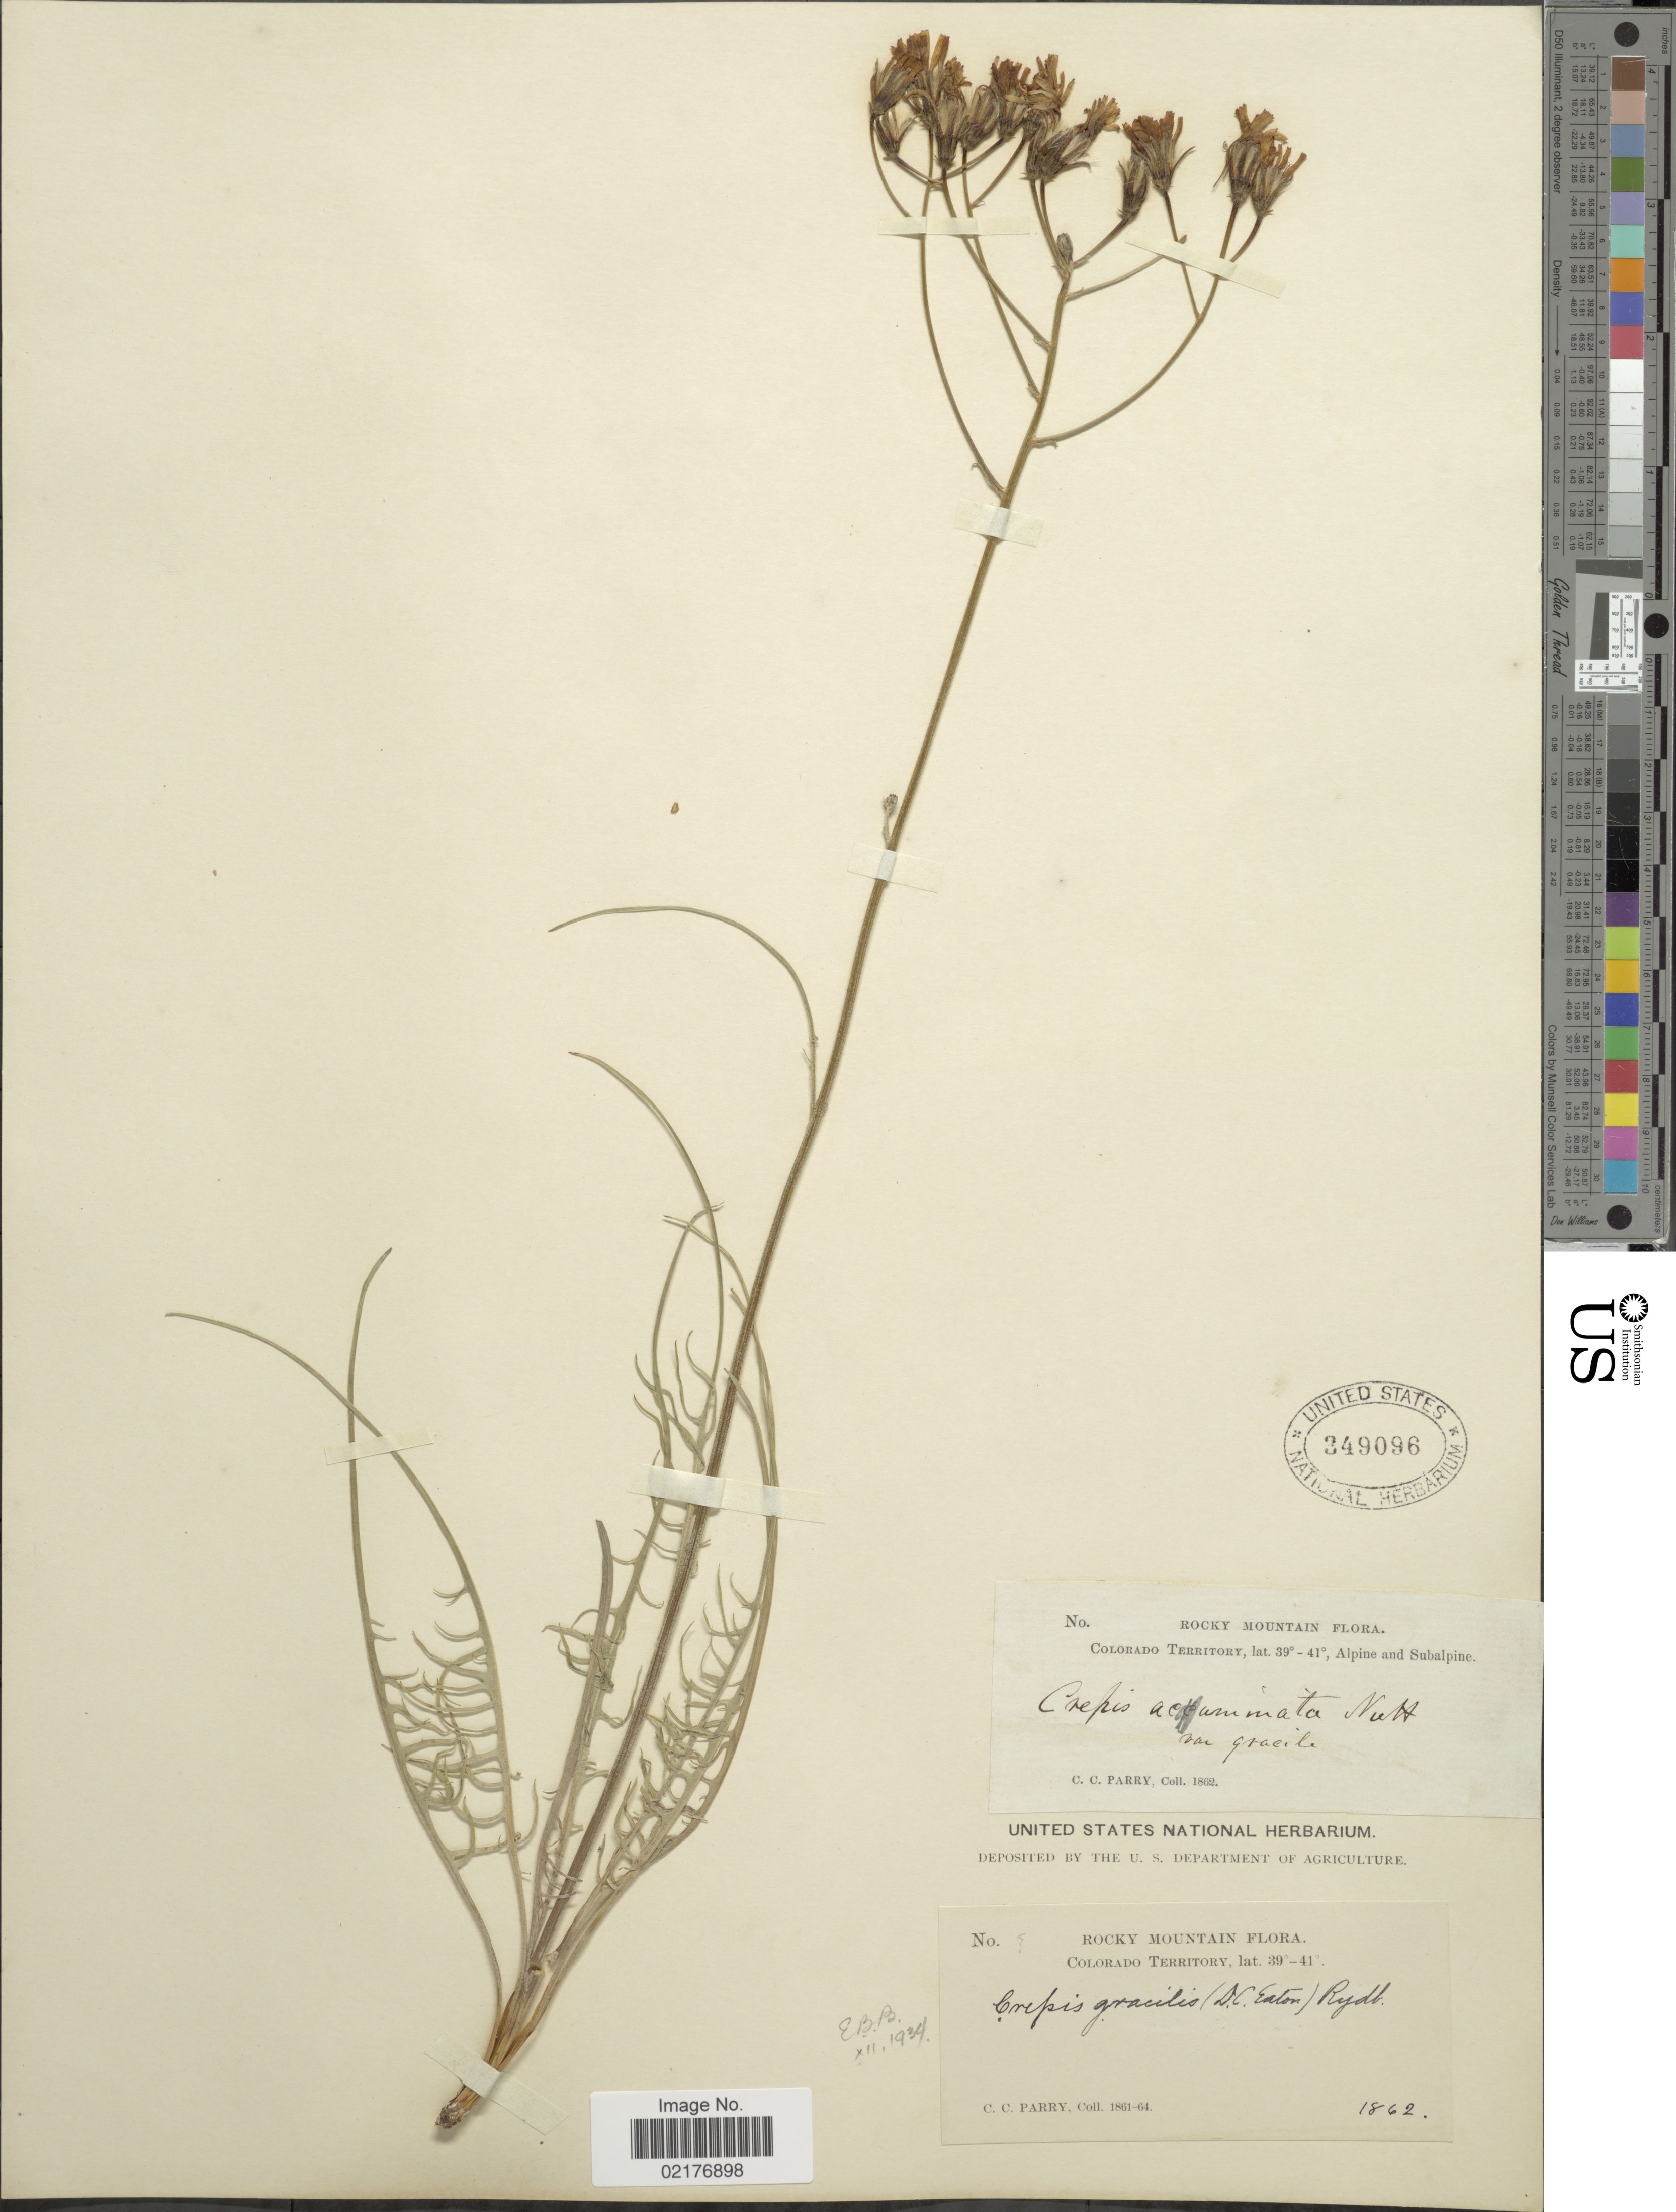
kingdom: Plantae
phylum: Tracheophyta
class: Magnoliopsida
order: Asterales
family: Asteraceae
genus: Crepis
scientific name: Crepis atribarba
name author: A. Heller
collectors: C. C. Parry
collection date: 1862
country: United States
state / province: Colorado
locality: Rocky Mountain, Colorado Territory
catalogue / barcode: US 349096